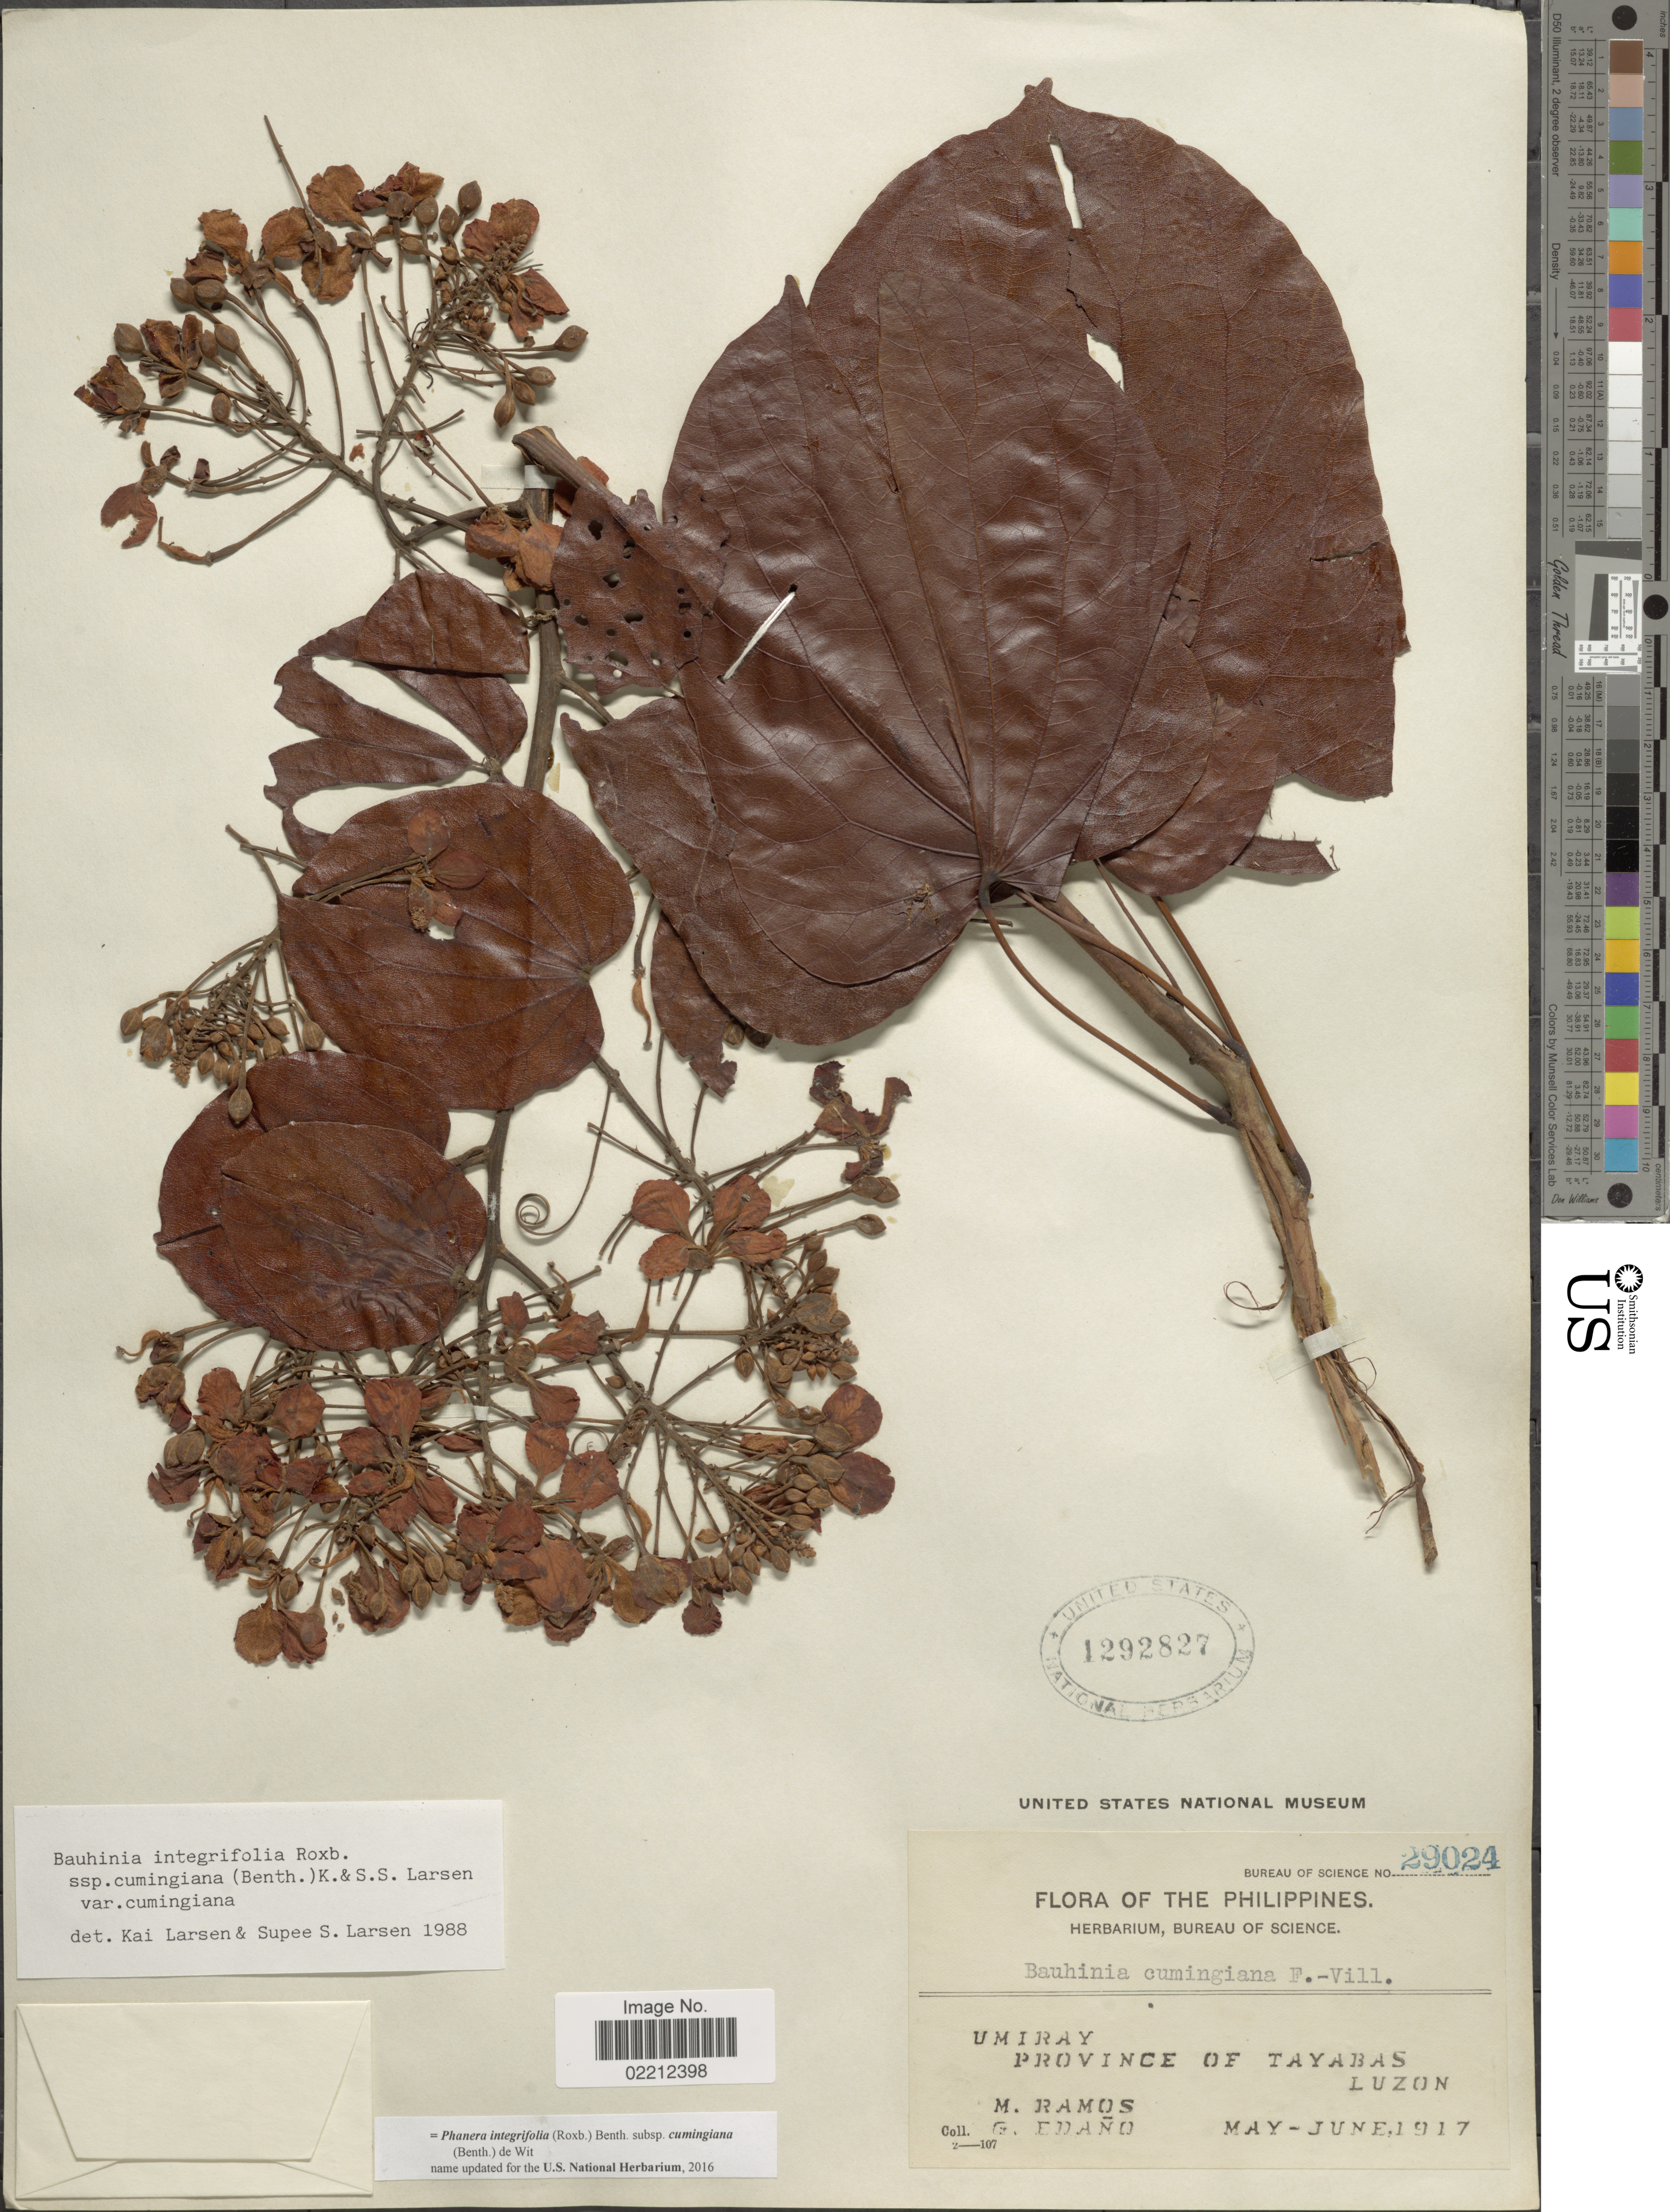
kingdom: Plantae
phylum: Tracheophyta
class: Magnoliopsida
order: Fabales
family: Fabaceae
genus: Phanera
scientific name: Phanera integrifolia subsp. cumingiana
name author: (Benth.) de Wit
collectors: M. Ramos & G. Edaño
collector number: Bureau of Science 29024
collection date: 1917-05/1917-06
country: Philippines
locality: Umiray, Province of Tayabas, Luzon.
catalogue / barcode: US 1292827